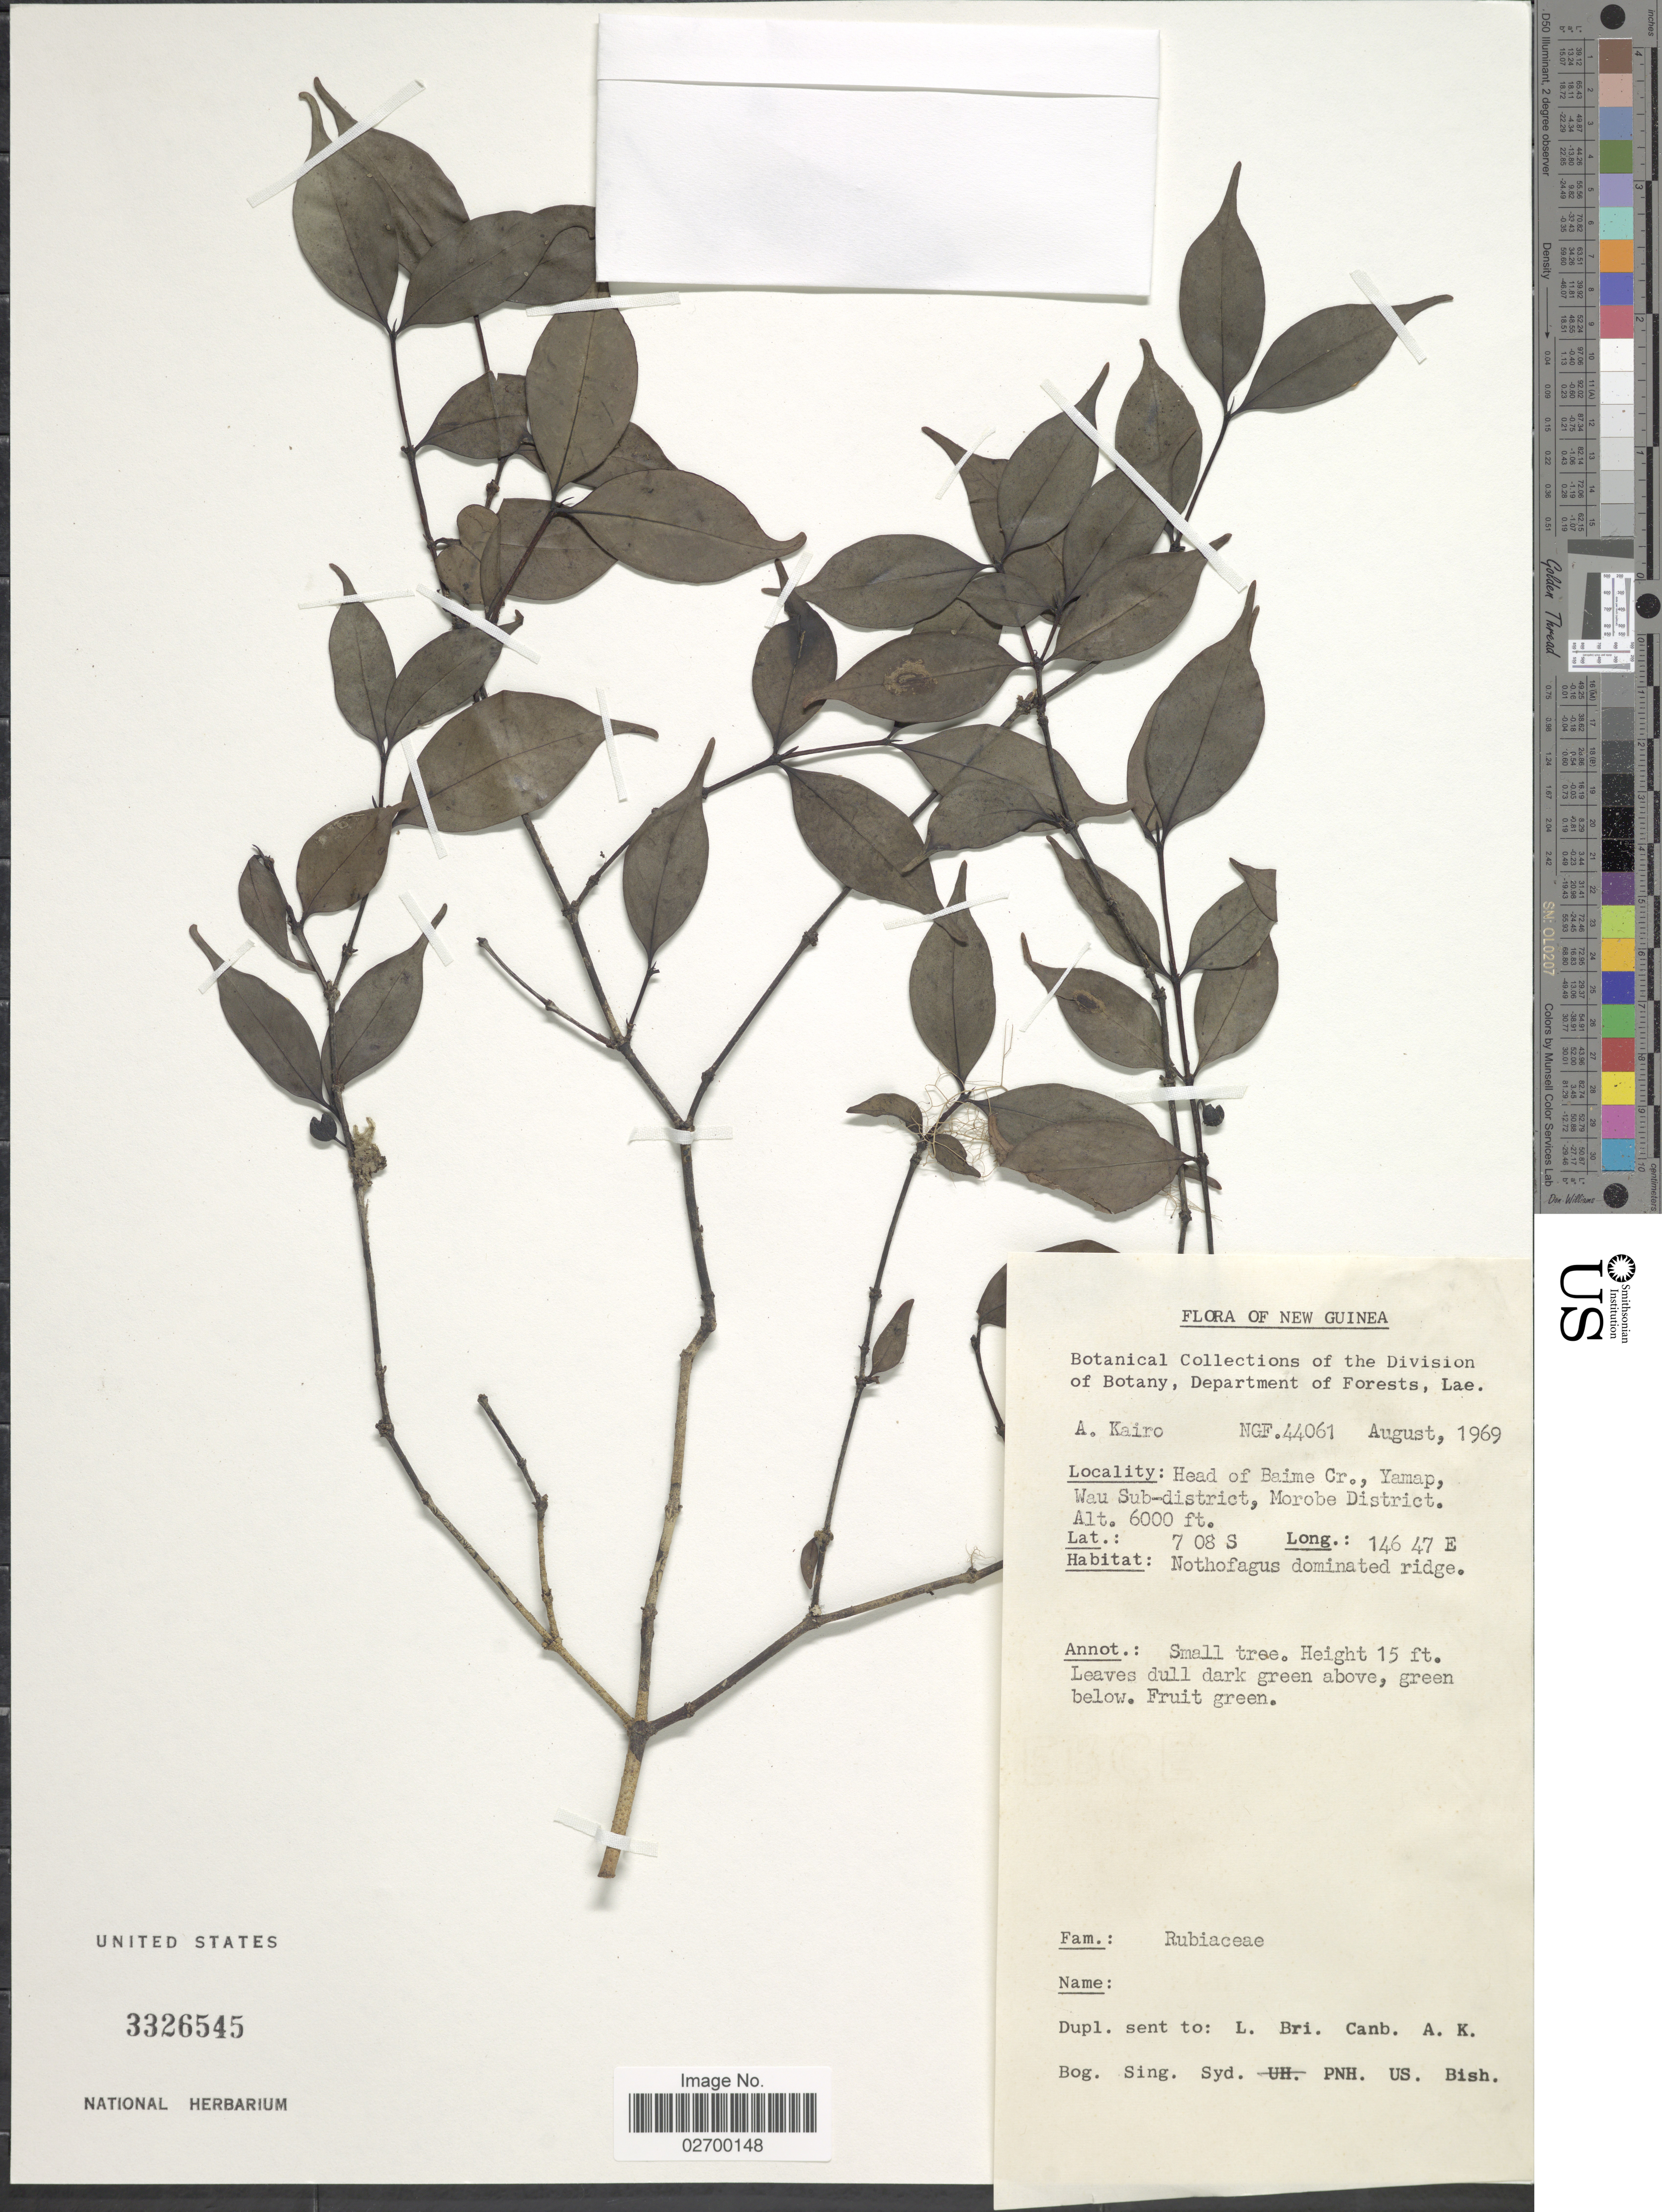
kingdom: Plantae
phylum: Tracheophyta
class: Magnoliopsida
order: Gentianales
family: Rubiaceae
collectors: A. Kairo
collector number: NGF 44061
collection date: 1969-08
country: Papua New Guinea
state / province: Morobe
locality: New Guinea. Head of Baime Cr., Yamap Wau Sub-district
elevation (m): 1829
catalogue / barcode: US 3326545